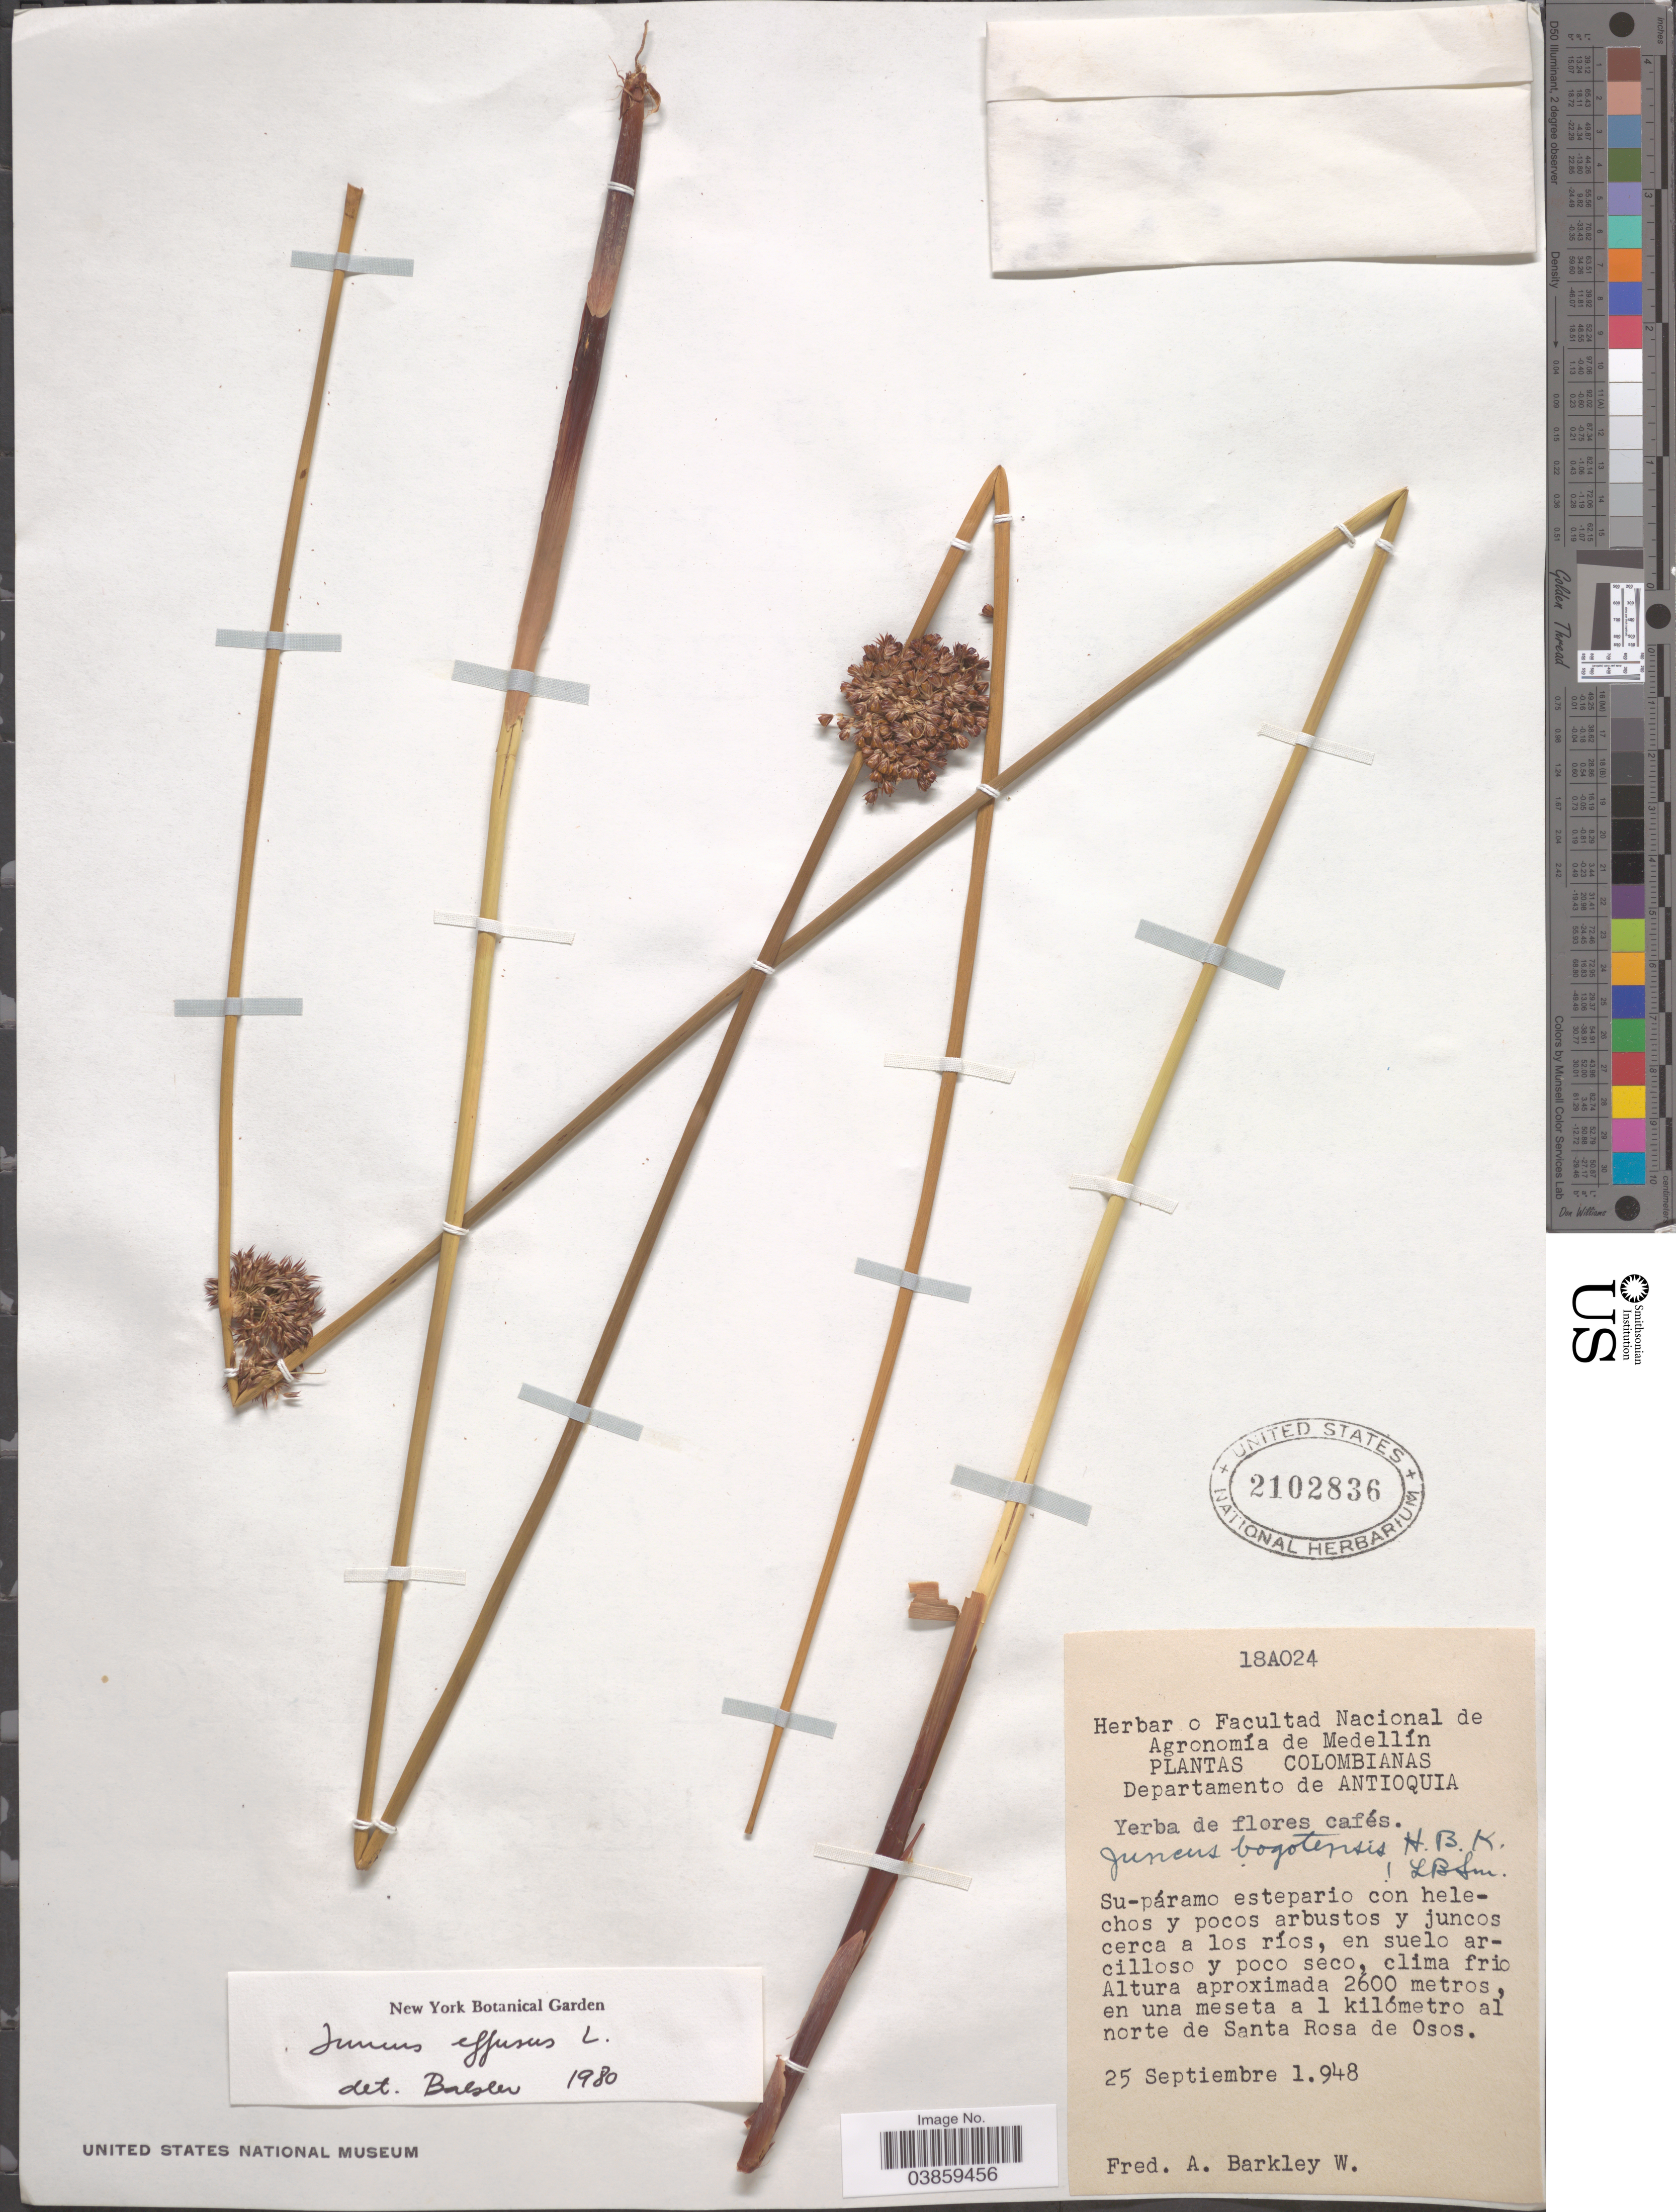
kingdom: Plantae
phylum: Tracheophyta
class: Liliopsida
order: Poales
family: Juncaceae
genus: Juncus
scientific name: Juncus effusus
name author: L.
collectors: F. Barkley W.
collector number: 18A024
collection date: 1948-09-25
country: Colombia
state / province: Antioquia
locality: Departamento Antioquia. En una meseta a 1 kilómetro al norte de Santa Rosa de Osos.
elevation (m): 2600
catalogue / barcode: US 2102836